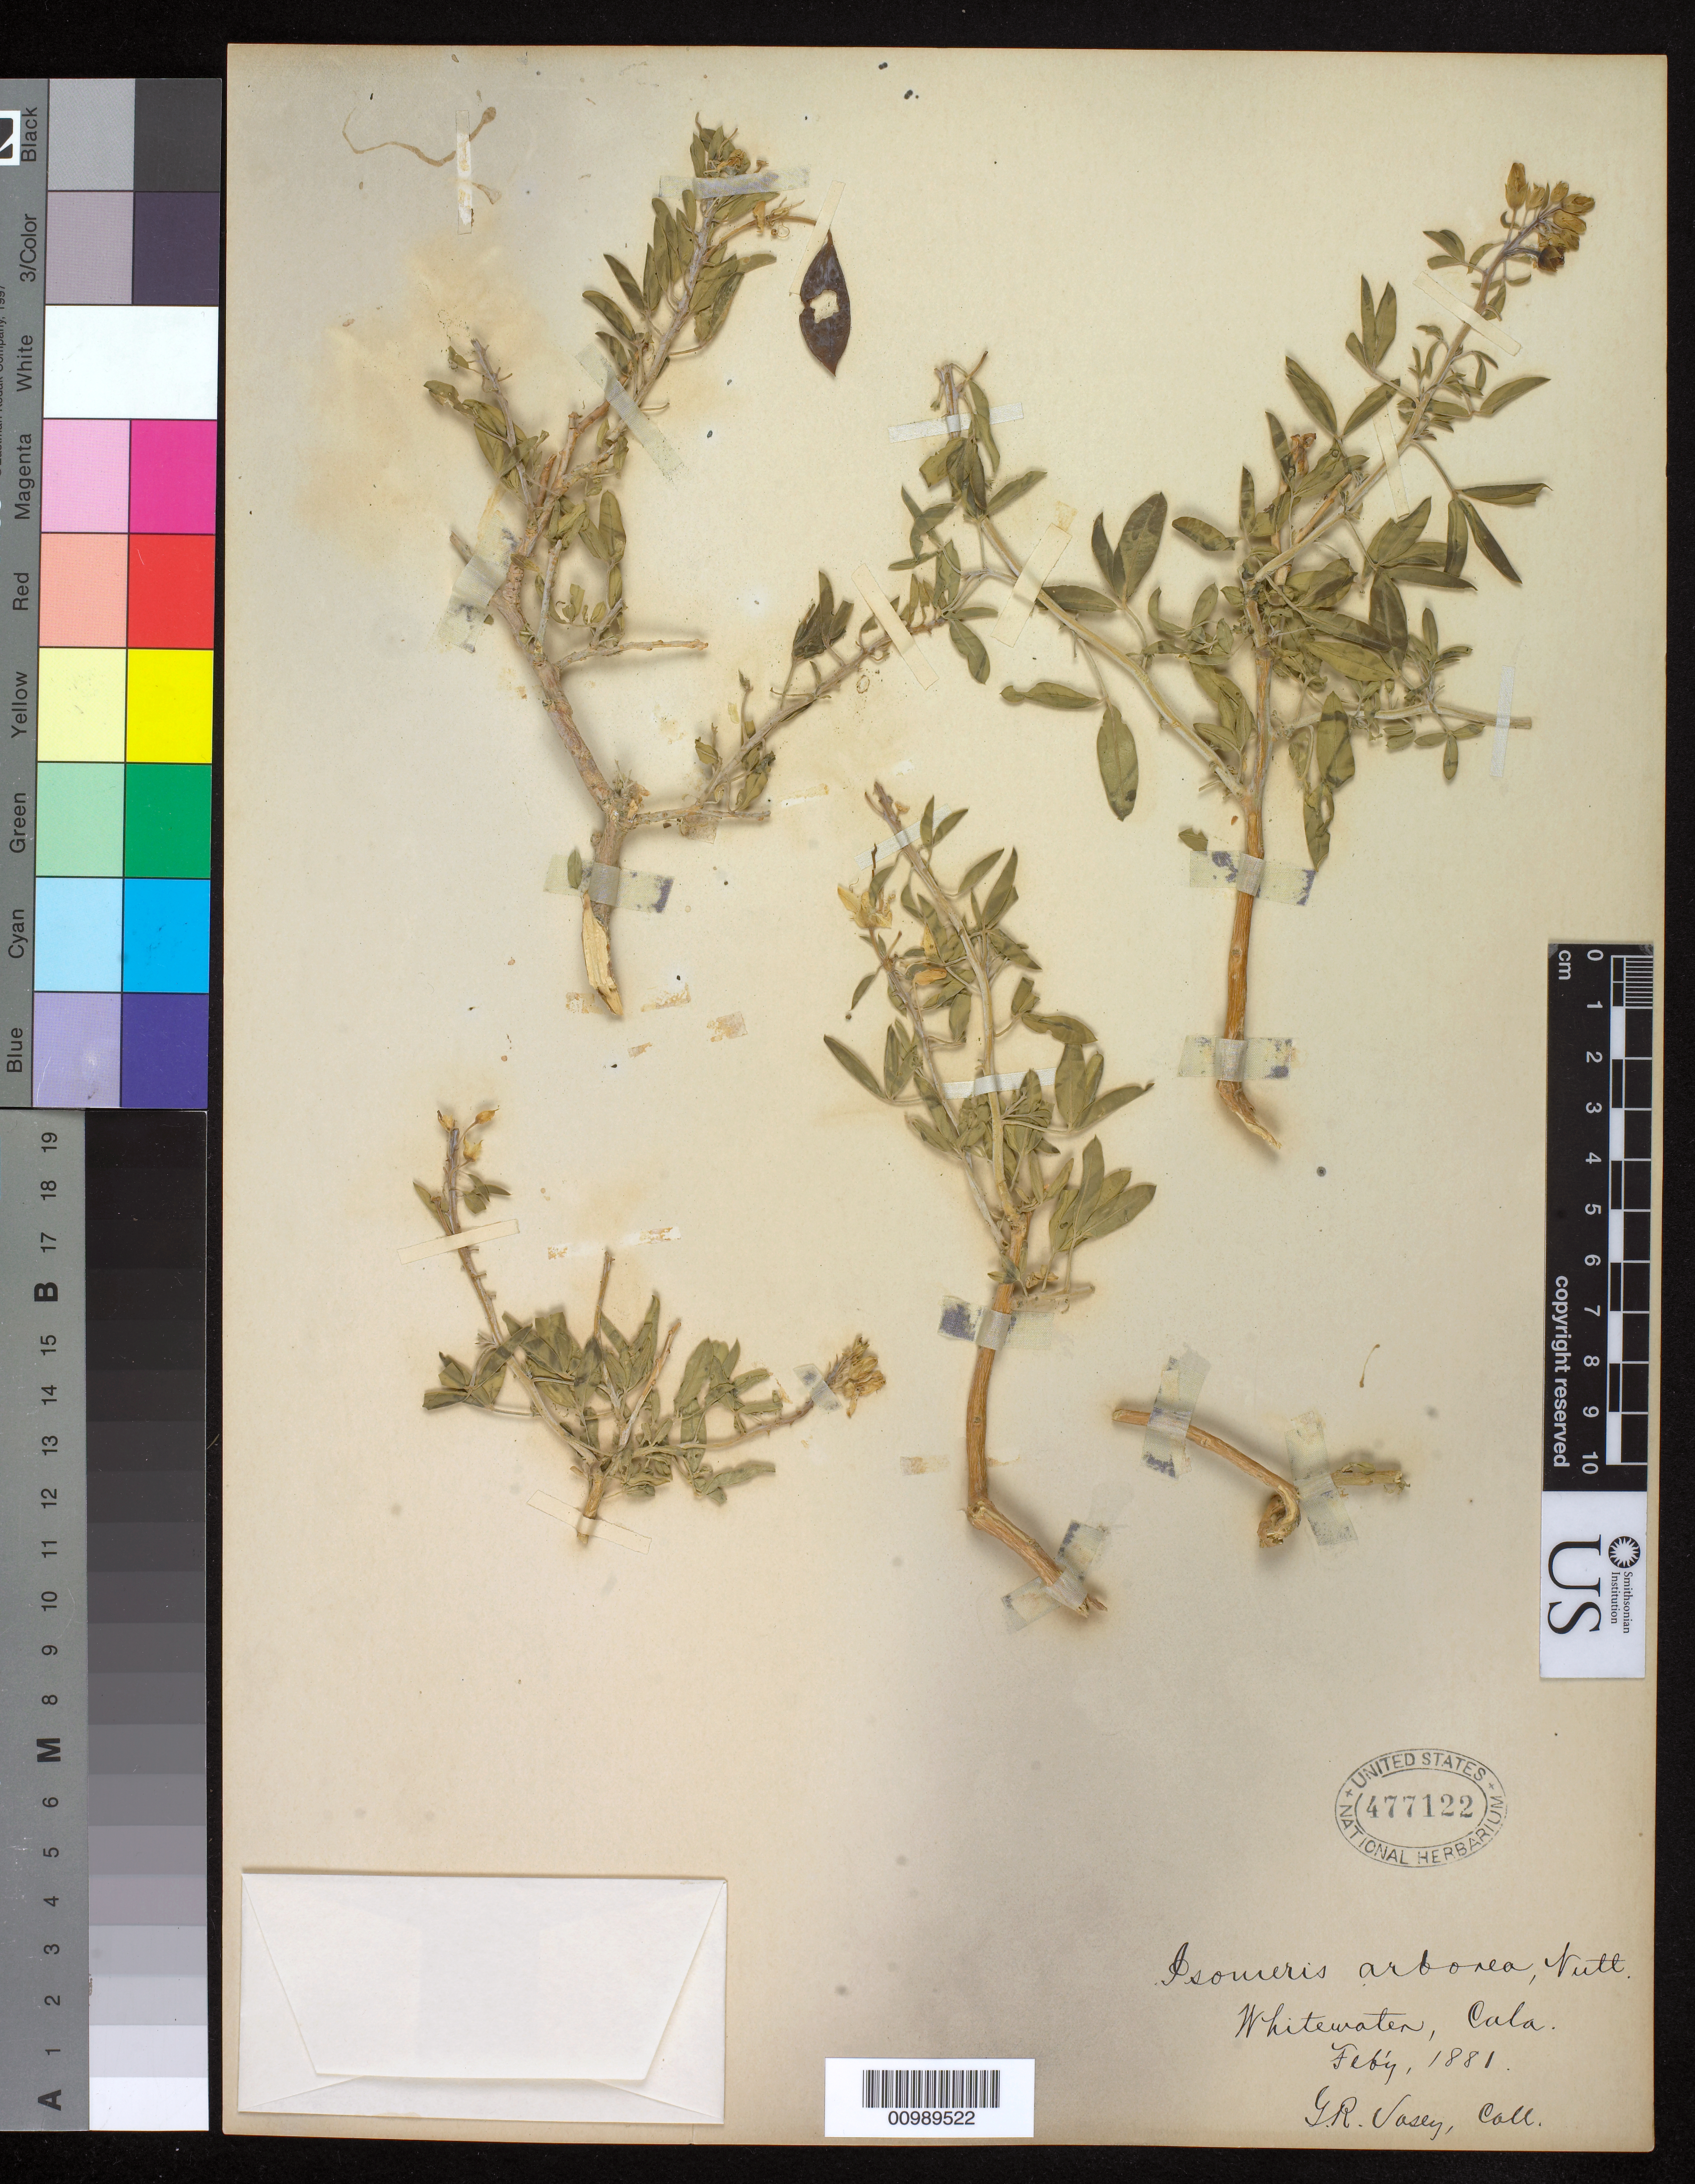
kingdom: Plantae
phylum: Tracheophyta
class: Magnoliopsida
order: Brassicales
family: Cleomaceae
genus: Cleomella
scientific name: Cleomella arborea var. angustata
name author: (Parish) Roalson & J.C. Hall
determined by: Strong, Mark T., (BOT), Smithsonian Institution - National Museum of Natural History (UNITED STATES)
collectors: G. Vasey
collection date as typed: Feb 1881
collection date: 1881-02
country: United States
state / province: California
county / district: Riverside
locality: Whitewater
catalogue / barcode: US 477122